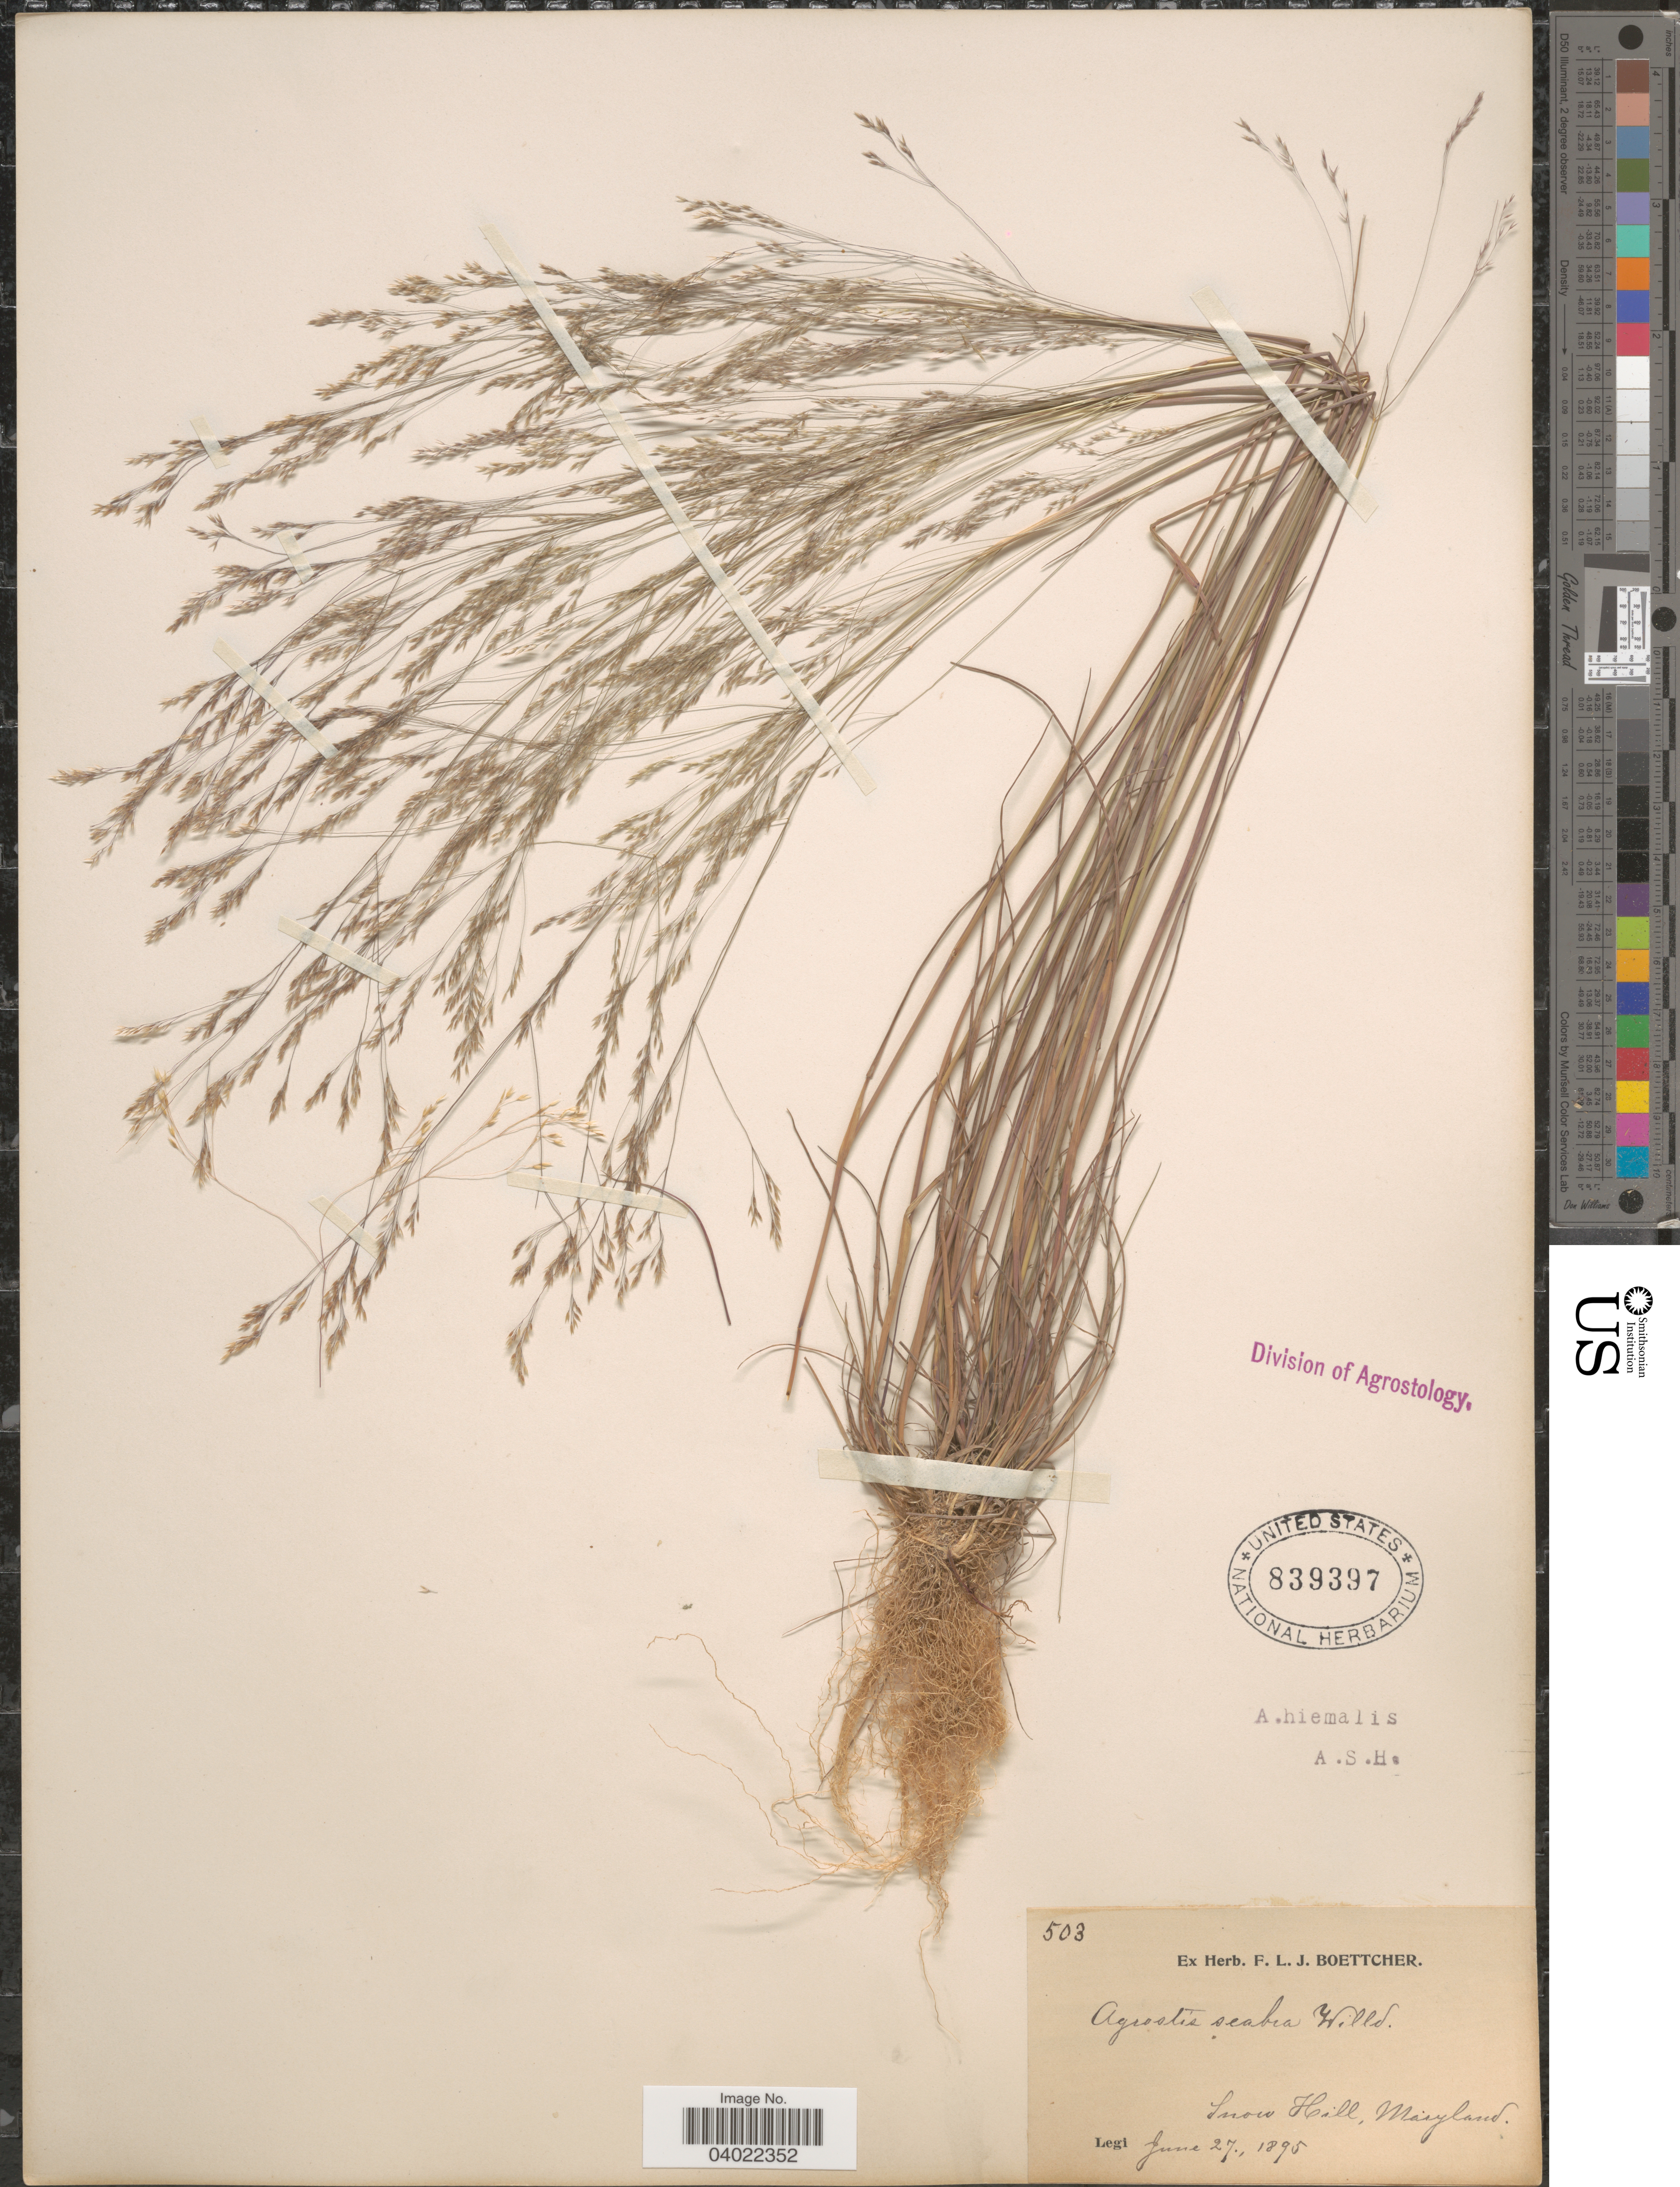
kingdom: Plantae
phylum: Tracheophyta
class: Liliopsida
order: Poales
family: Poaceae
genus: Agrostis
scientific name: Agrostis scabra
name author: Willd.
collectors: ex herb. F. L. J. Boettcher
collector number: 503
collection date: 1895-06-27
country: United States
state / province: Maryland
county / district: Worcester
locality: Snow Hill.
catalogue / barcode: US 839397